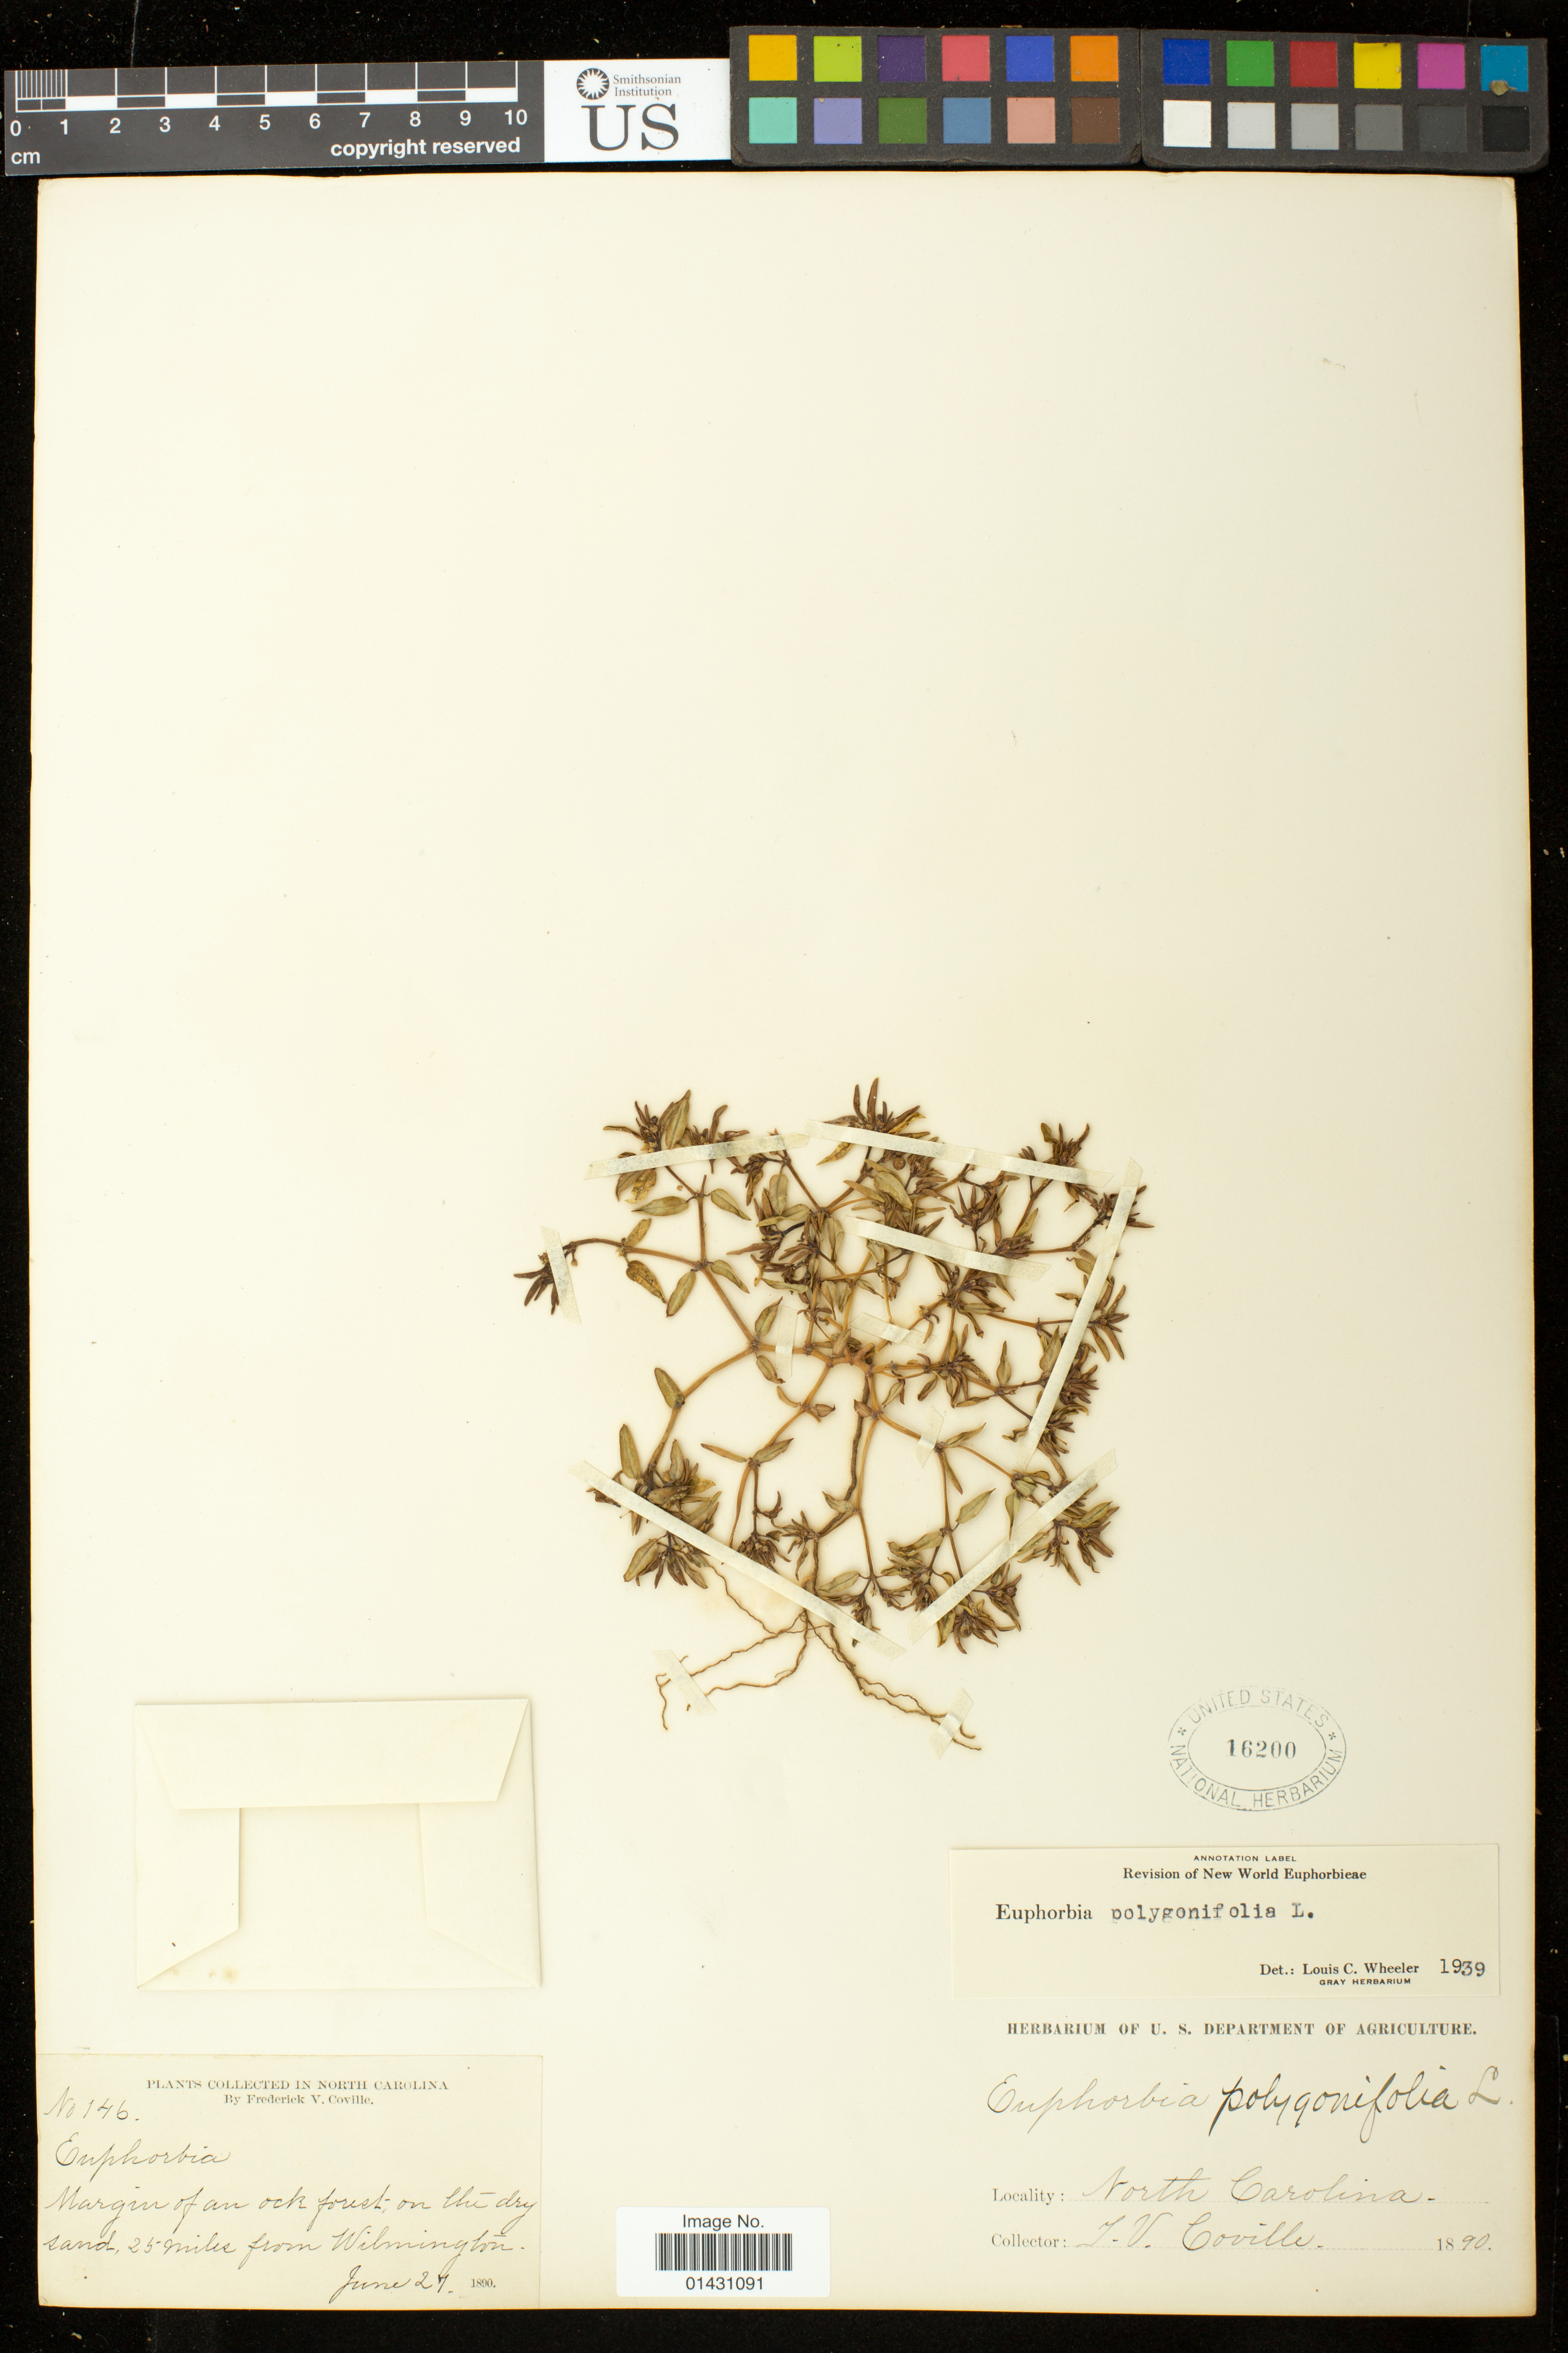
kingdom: Plantae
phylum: Tracheophyta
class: Magnoliopsida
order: Malpighiales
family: Euphorbiaceae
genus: Euphorbia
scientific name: Euphorbia polygonifolia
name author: L.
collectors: F. V. Coville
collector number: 146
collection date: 1890-06-27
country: United States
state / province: North Carolina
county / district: New Hanover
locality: Margin of an oak forest, on the dry sand, 25 miles from Wilmington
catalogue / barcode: US 16200